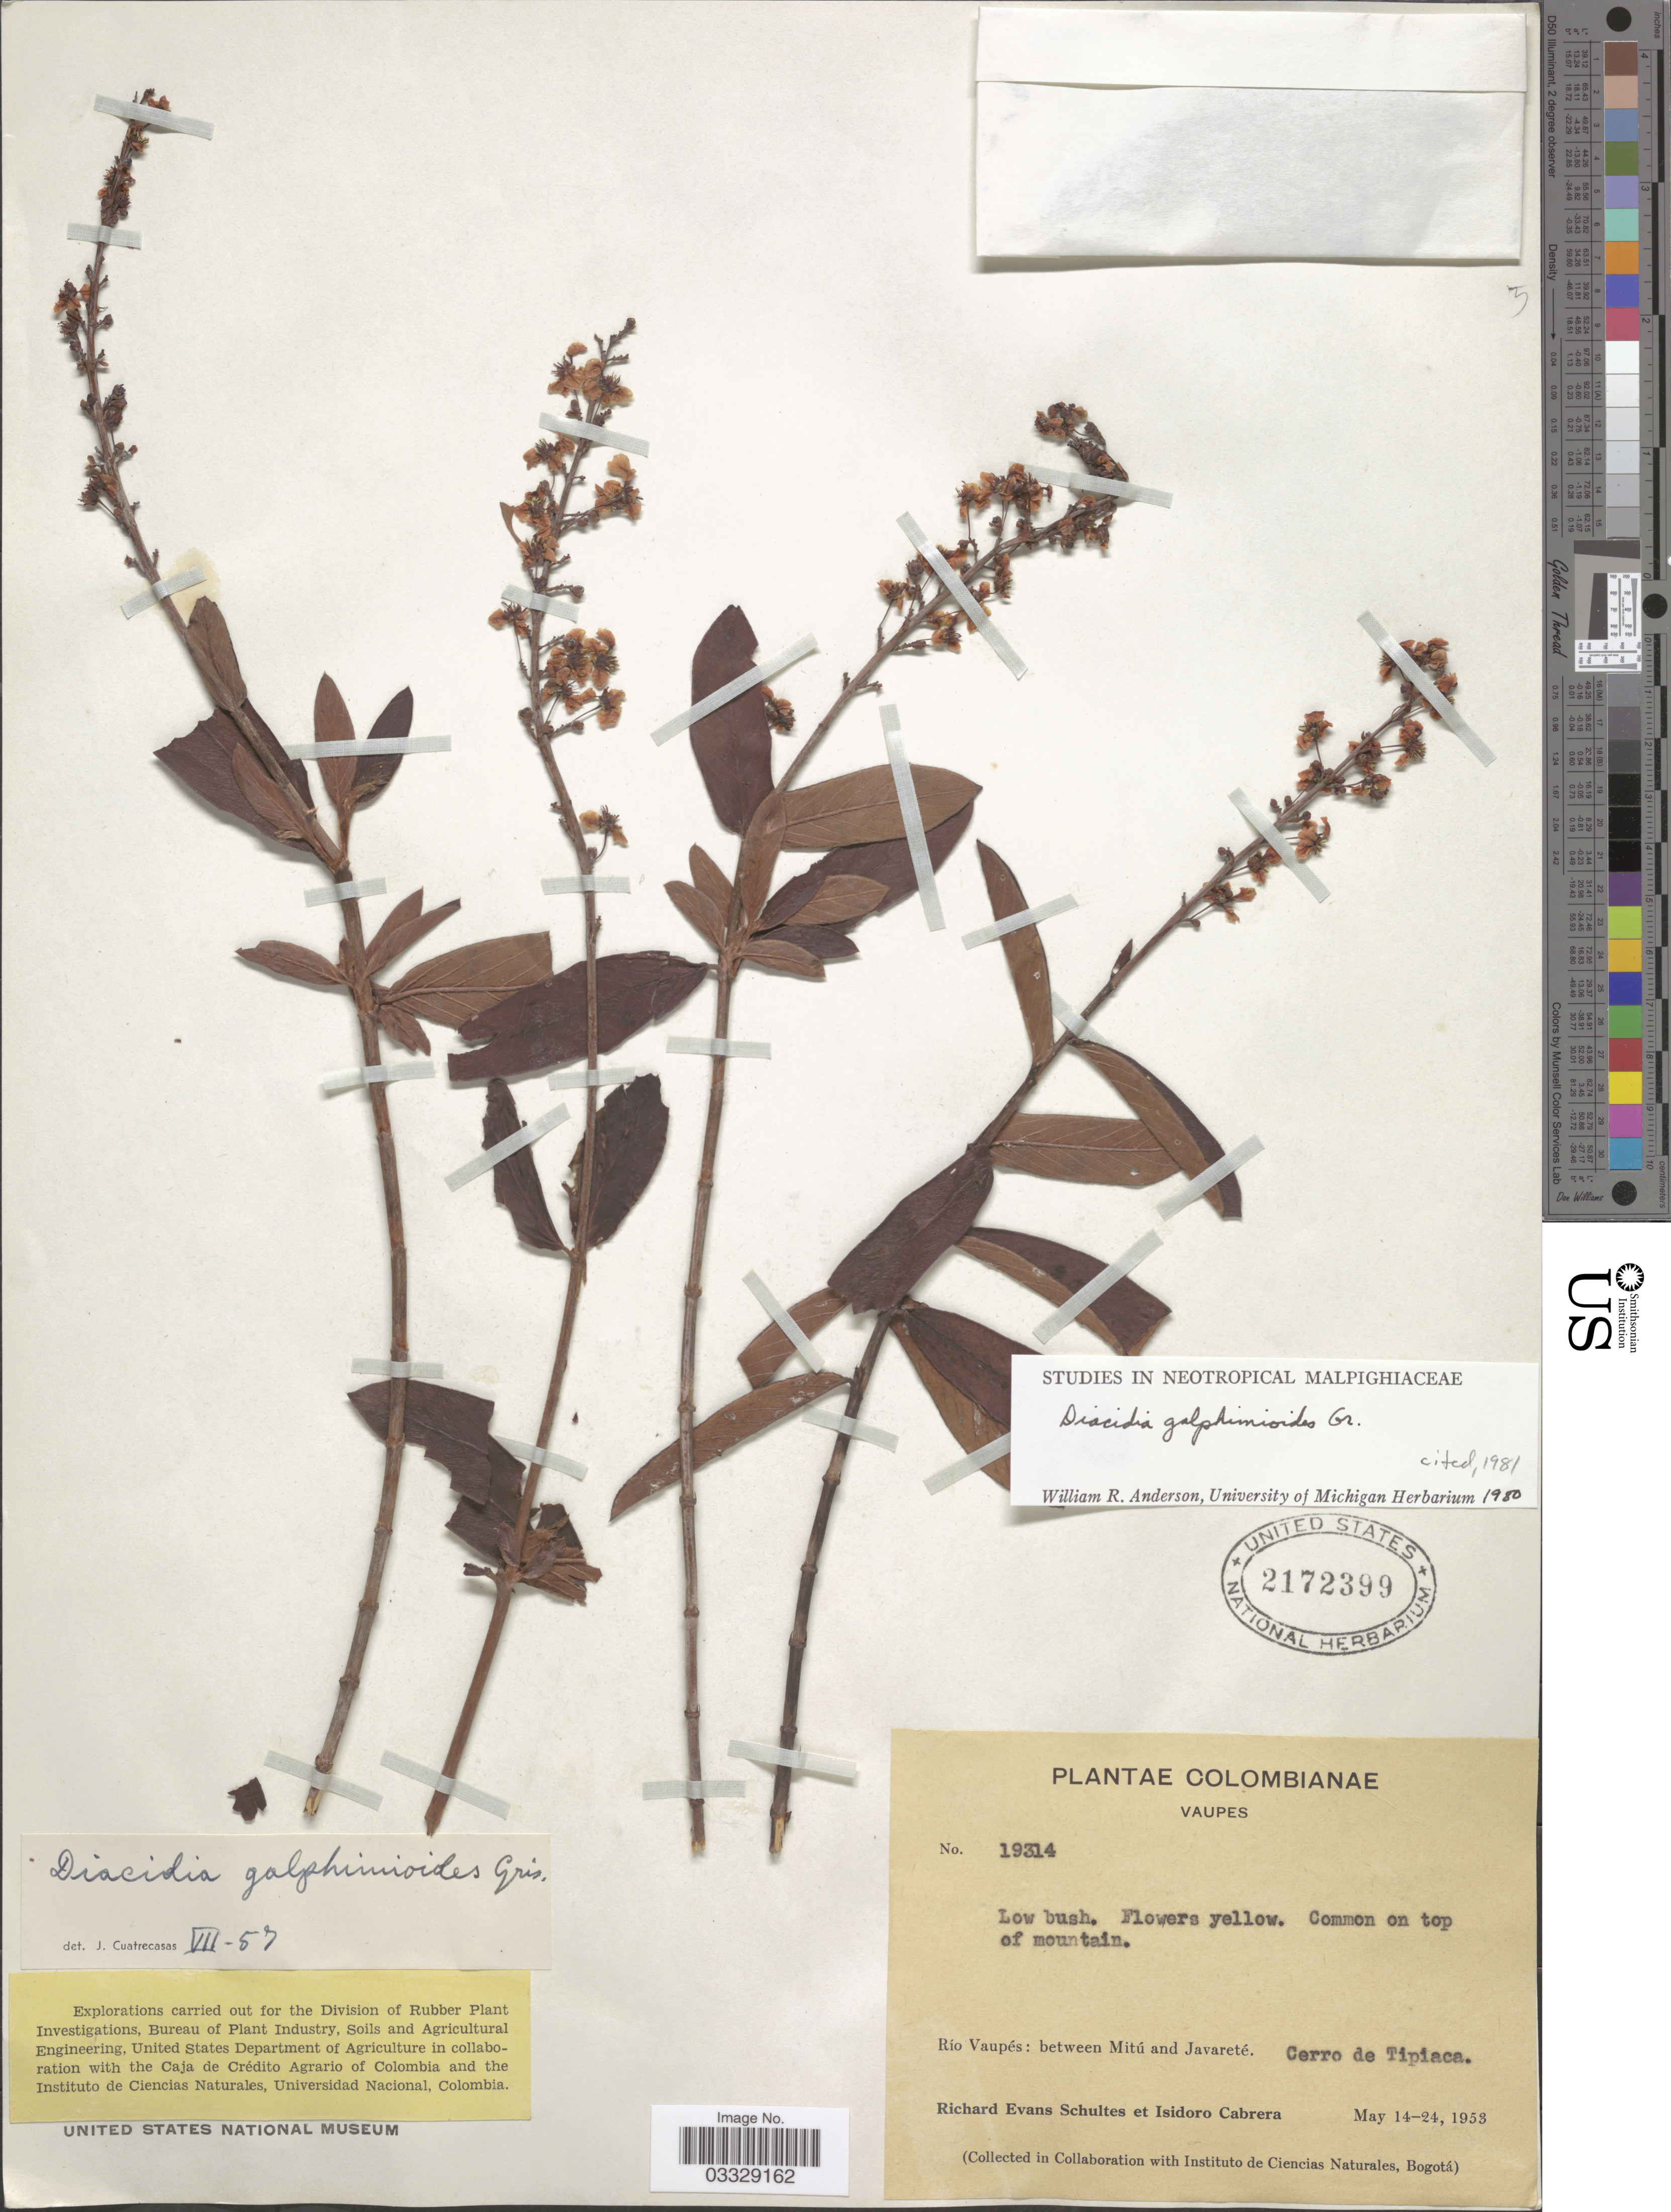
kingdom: Plantae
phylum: Tracheophyta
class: Magnoliopsida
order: Malpighiales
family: Malpighiaceae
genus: Diacidia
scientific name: Diacidia galphimioides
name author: Griseb.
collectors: R. E. Schultes & I. Cabrera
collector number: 19314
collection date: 1953-05-14/1953-05-24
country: Colombia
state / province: Vaupés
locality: Río Vaupés: between Mitú and Javareté. Cerro de Tipiaca.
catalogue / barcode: US 2172399